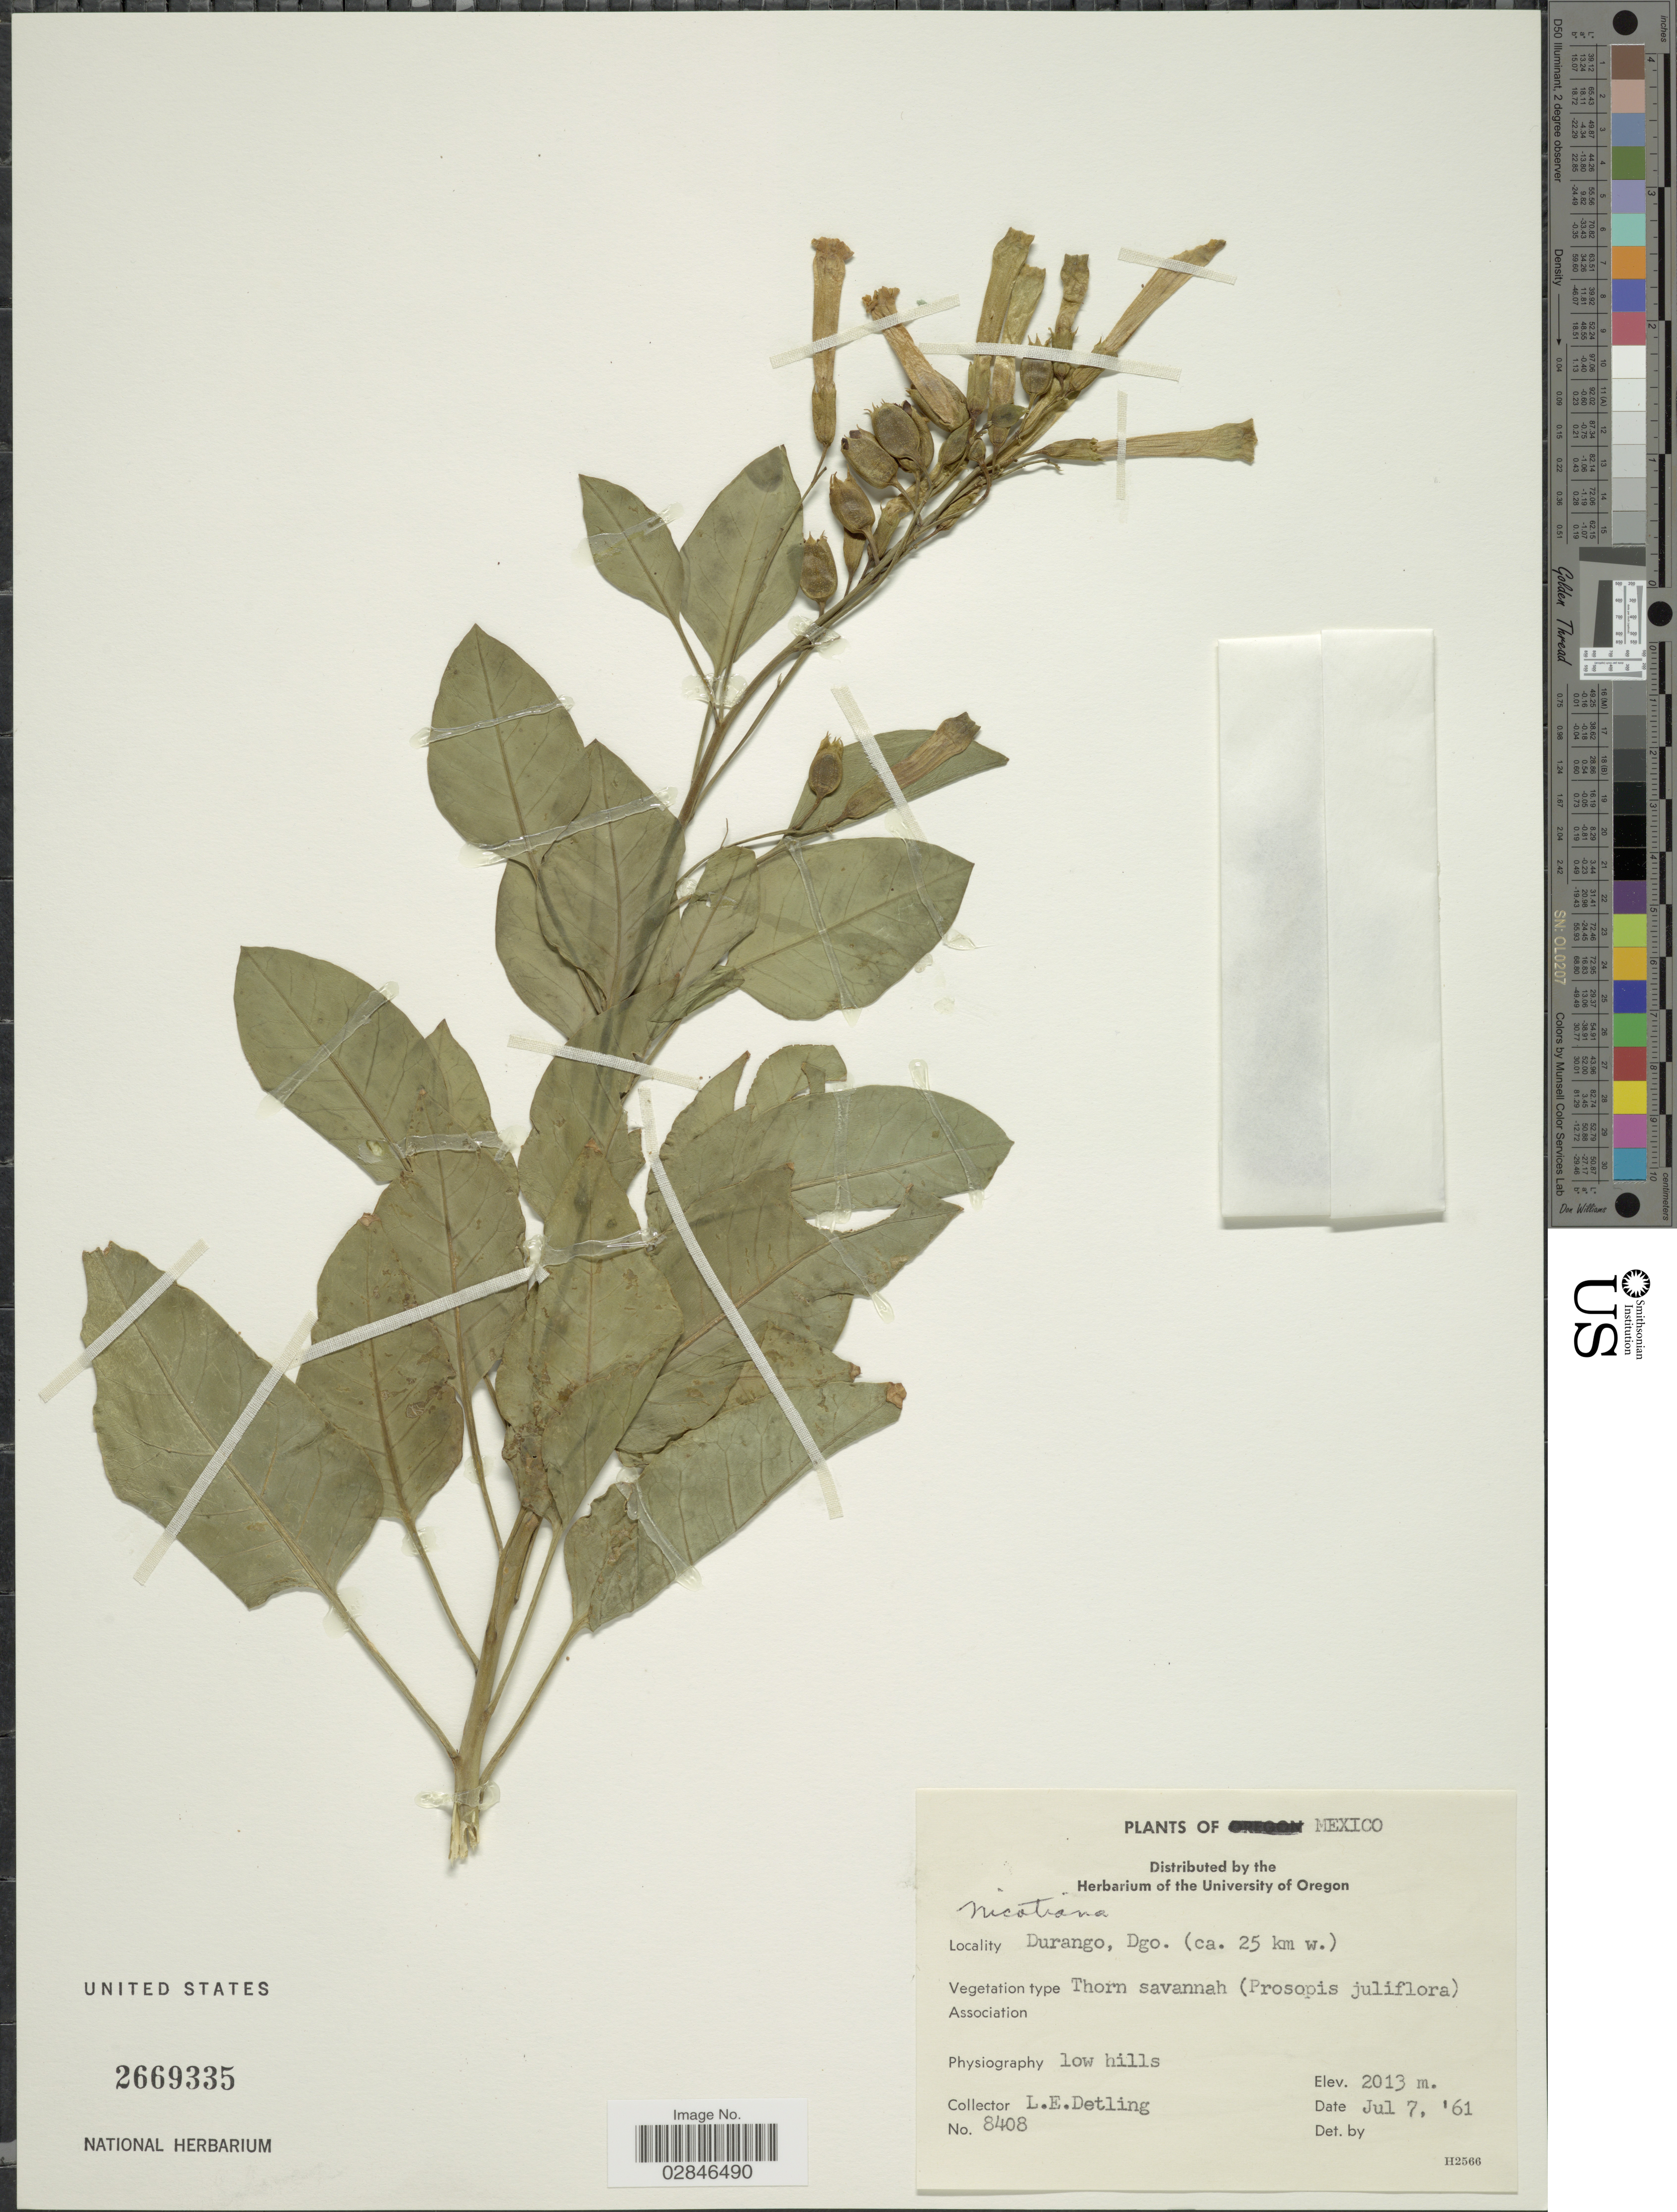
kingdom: Plantae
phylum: Tracheophyta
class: Magnoliopsida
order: Solanales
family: Solanaceae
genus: Nicotiana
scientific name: Nicotiana glauca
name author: Graham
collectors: L. E. Detling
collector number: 8408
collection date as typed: Transcribed d/m/y: 7/7/61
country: Mexico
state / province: Durango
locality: (ca. 25 km w.).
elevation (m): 2013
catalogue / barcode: US 2669335